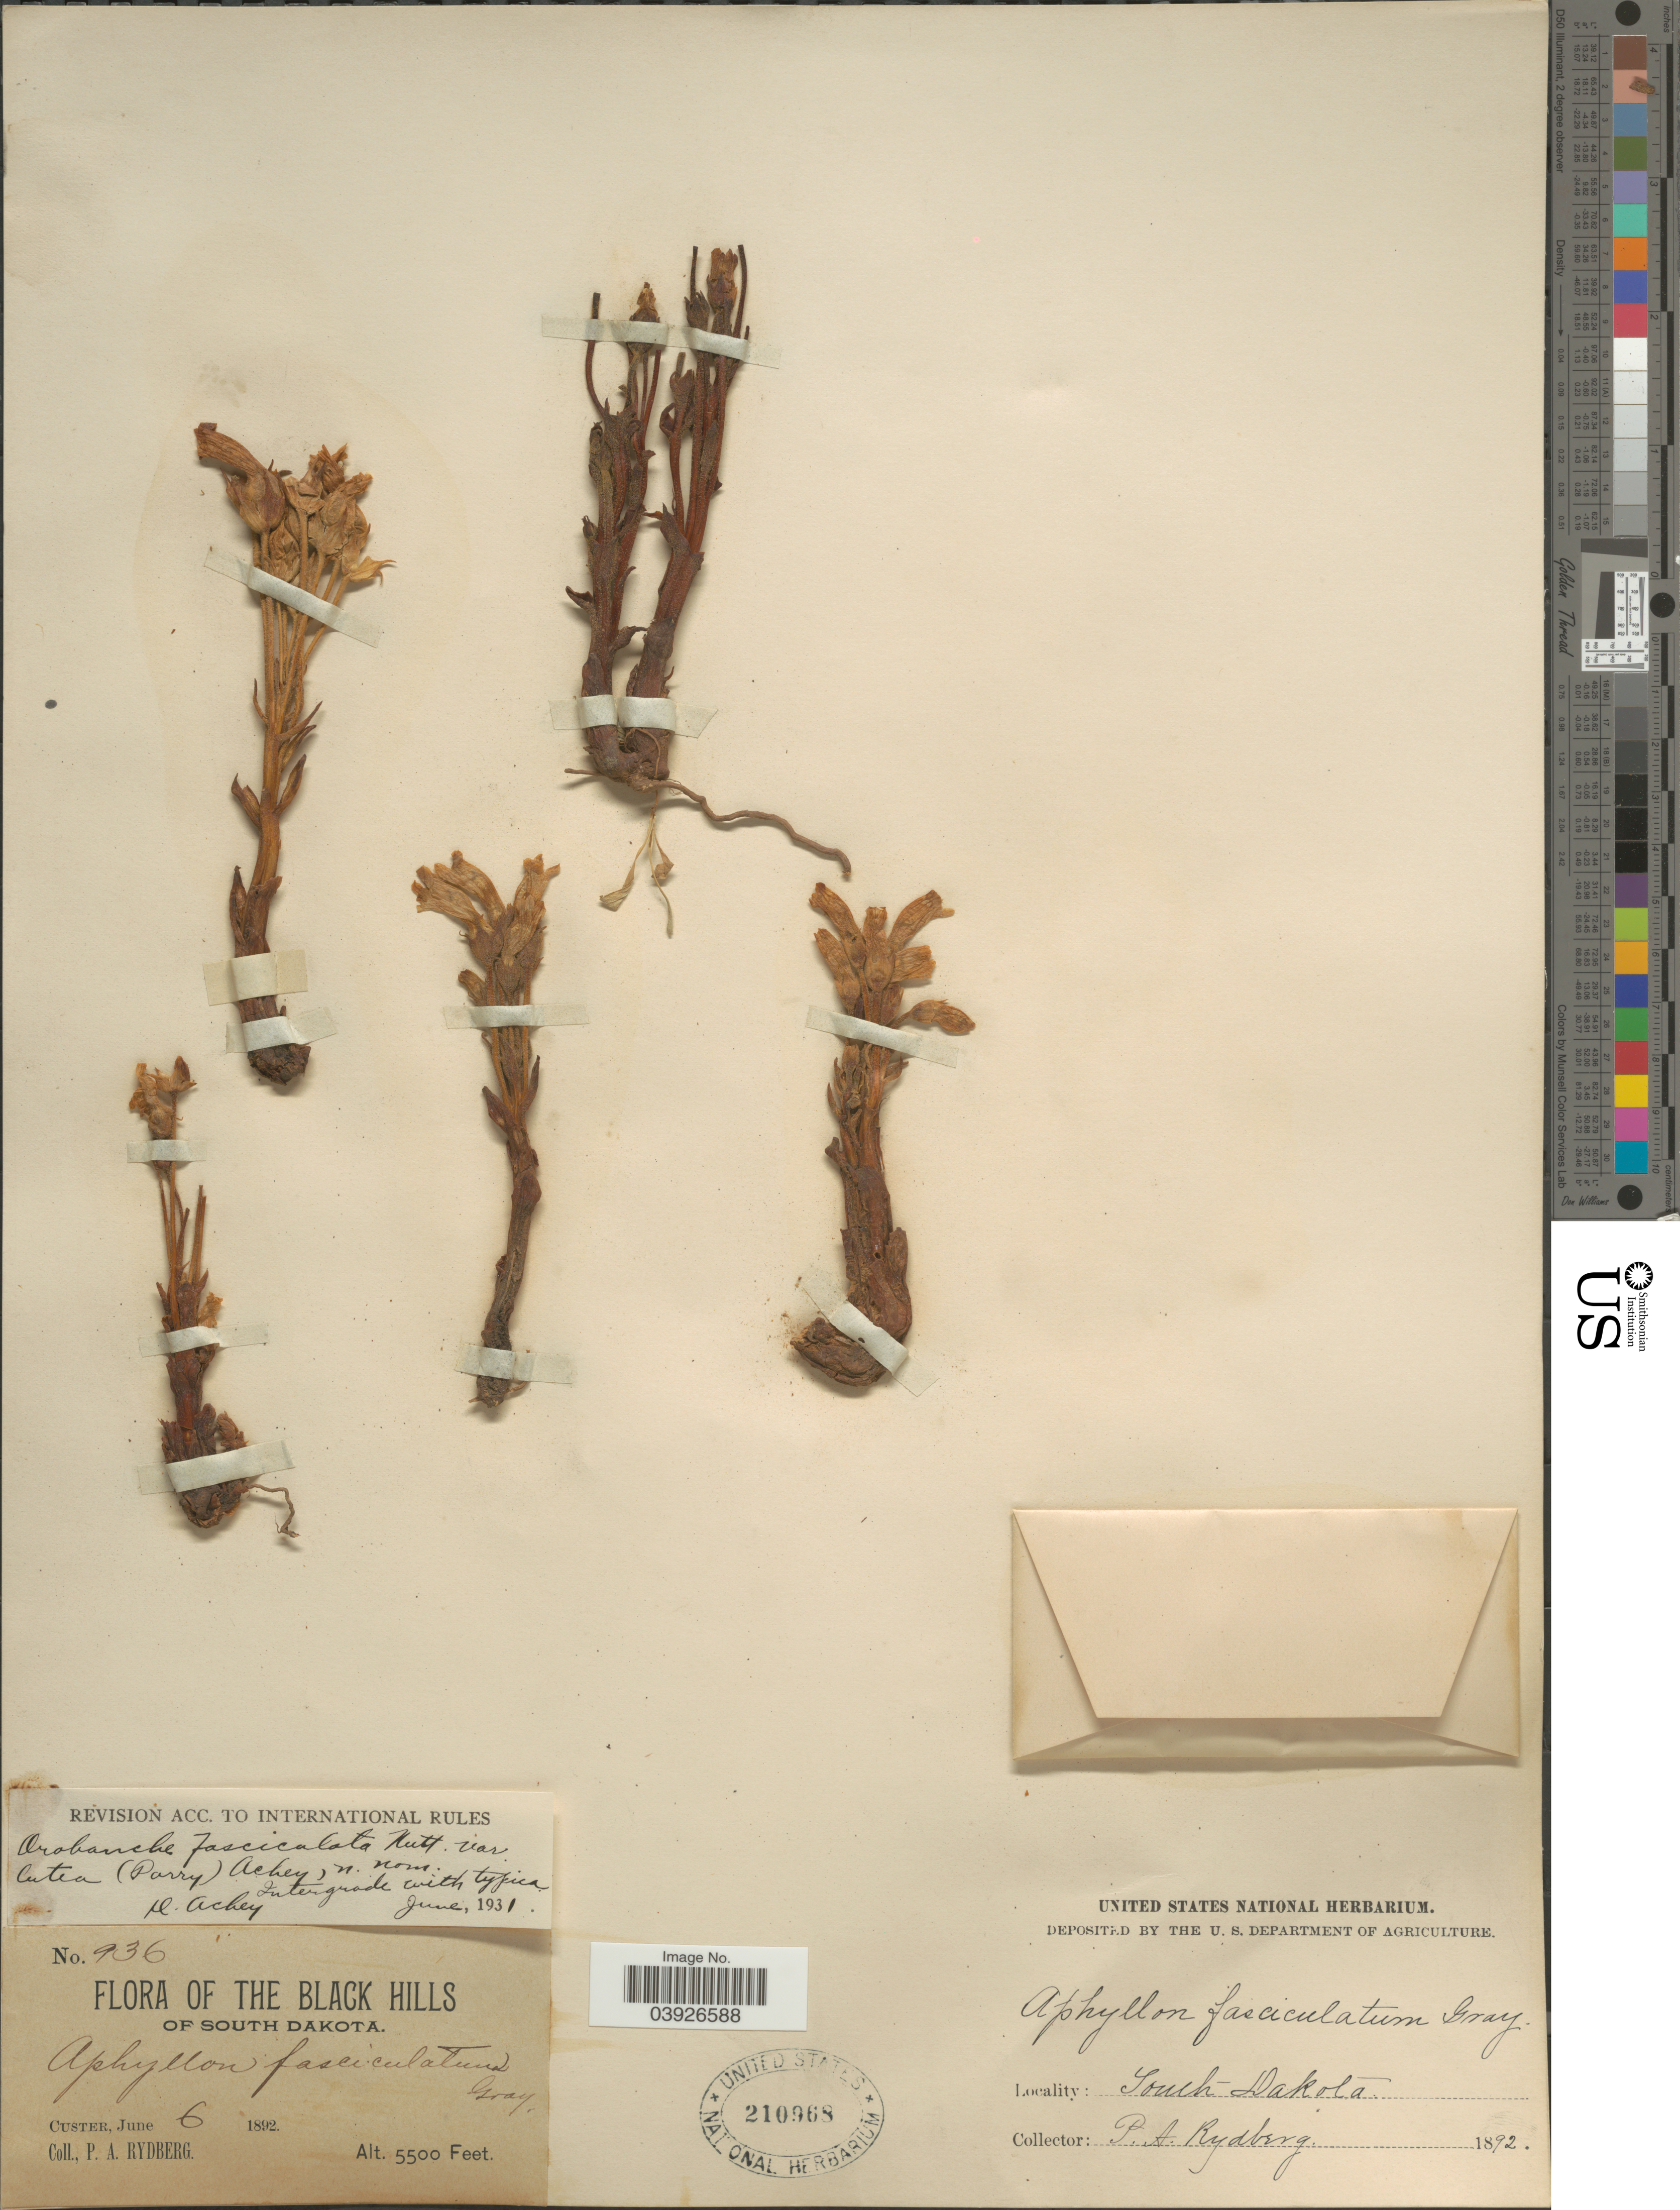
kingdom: Plantae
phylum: Tracheophyta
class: Magnoliopsida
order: Lamiales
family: Orobanchaceae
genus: Aphyllon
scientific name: Aphyllon fasciculatum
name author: (Nutt.) Torr. & A. Gray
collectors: P. A. Rydberg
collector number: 936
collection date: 1892-06-06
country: United States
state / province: South Dakota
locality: The Black Hills. Custer.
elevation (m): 1676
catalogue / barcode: US 210968